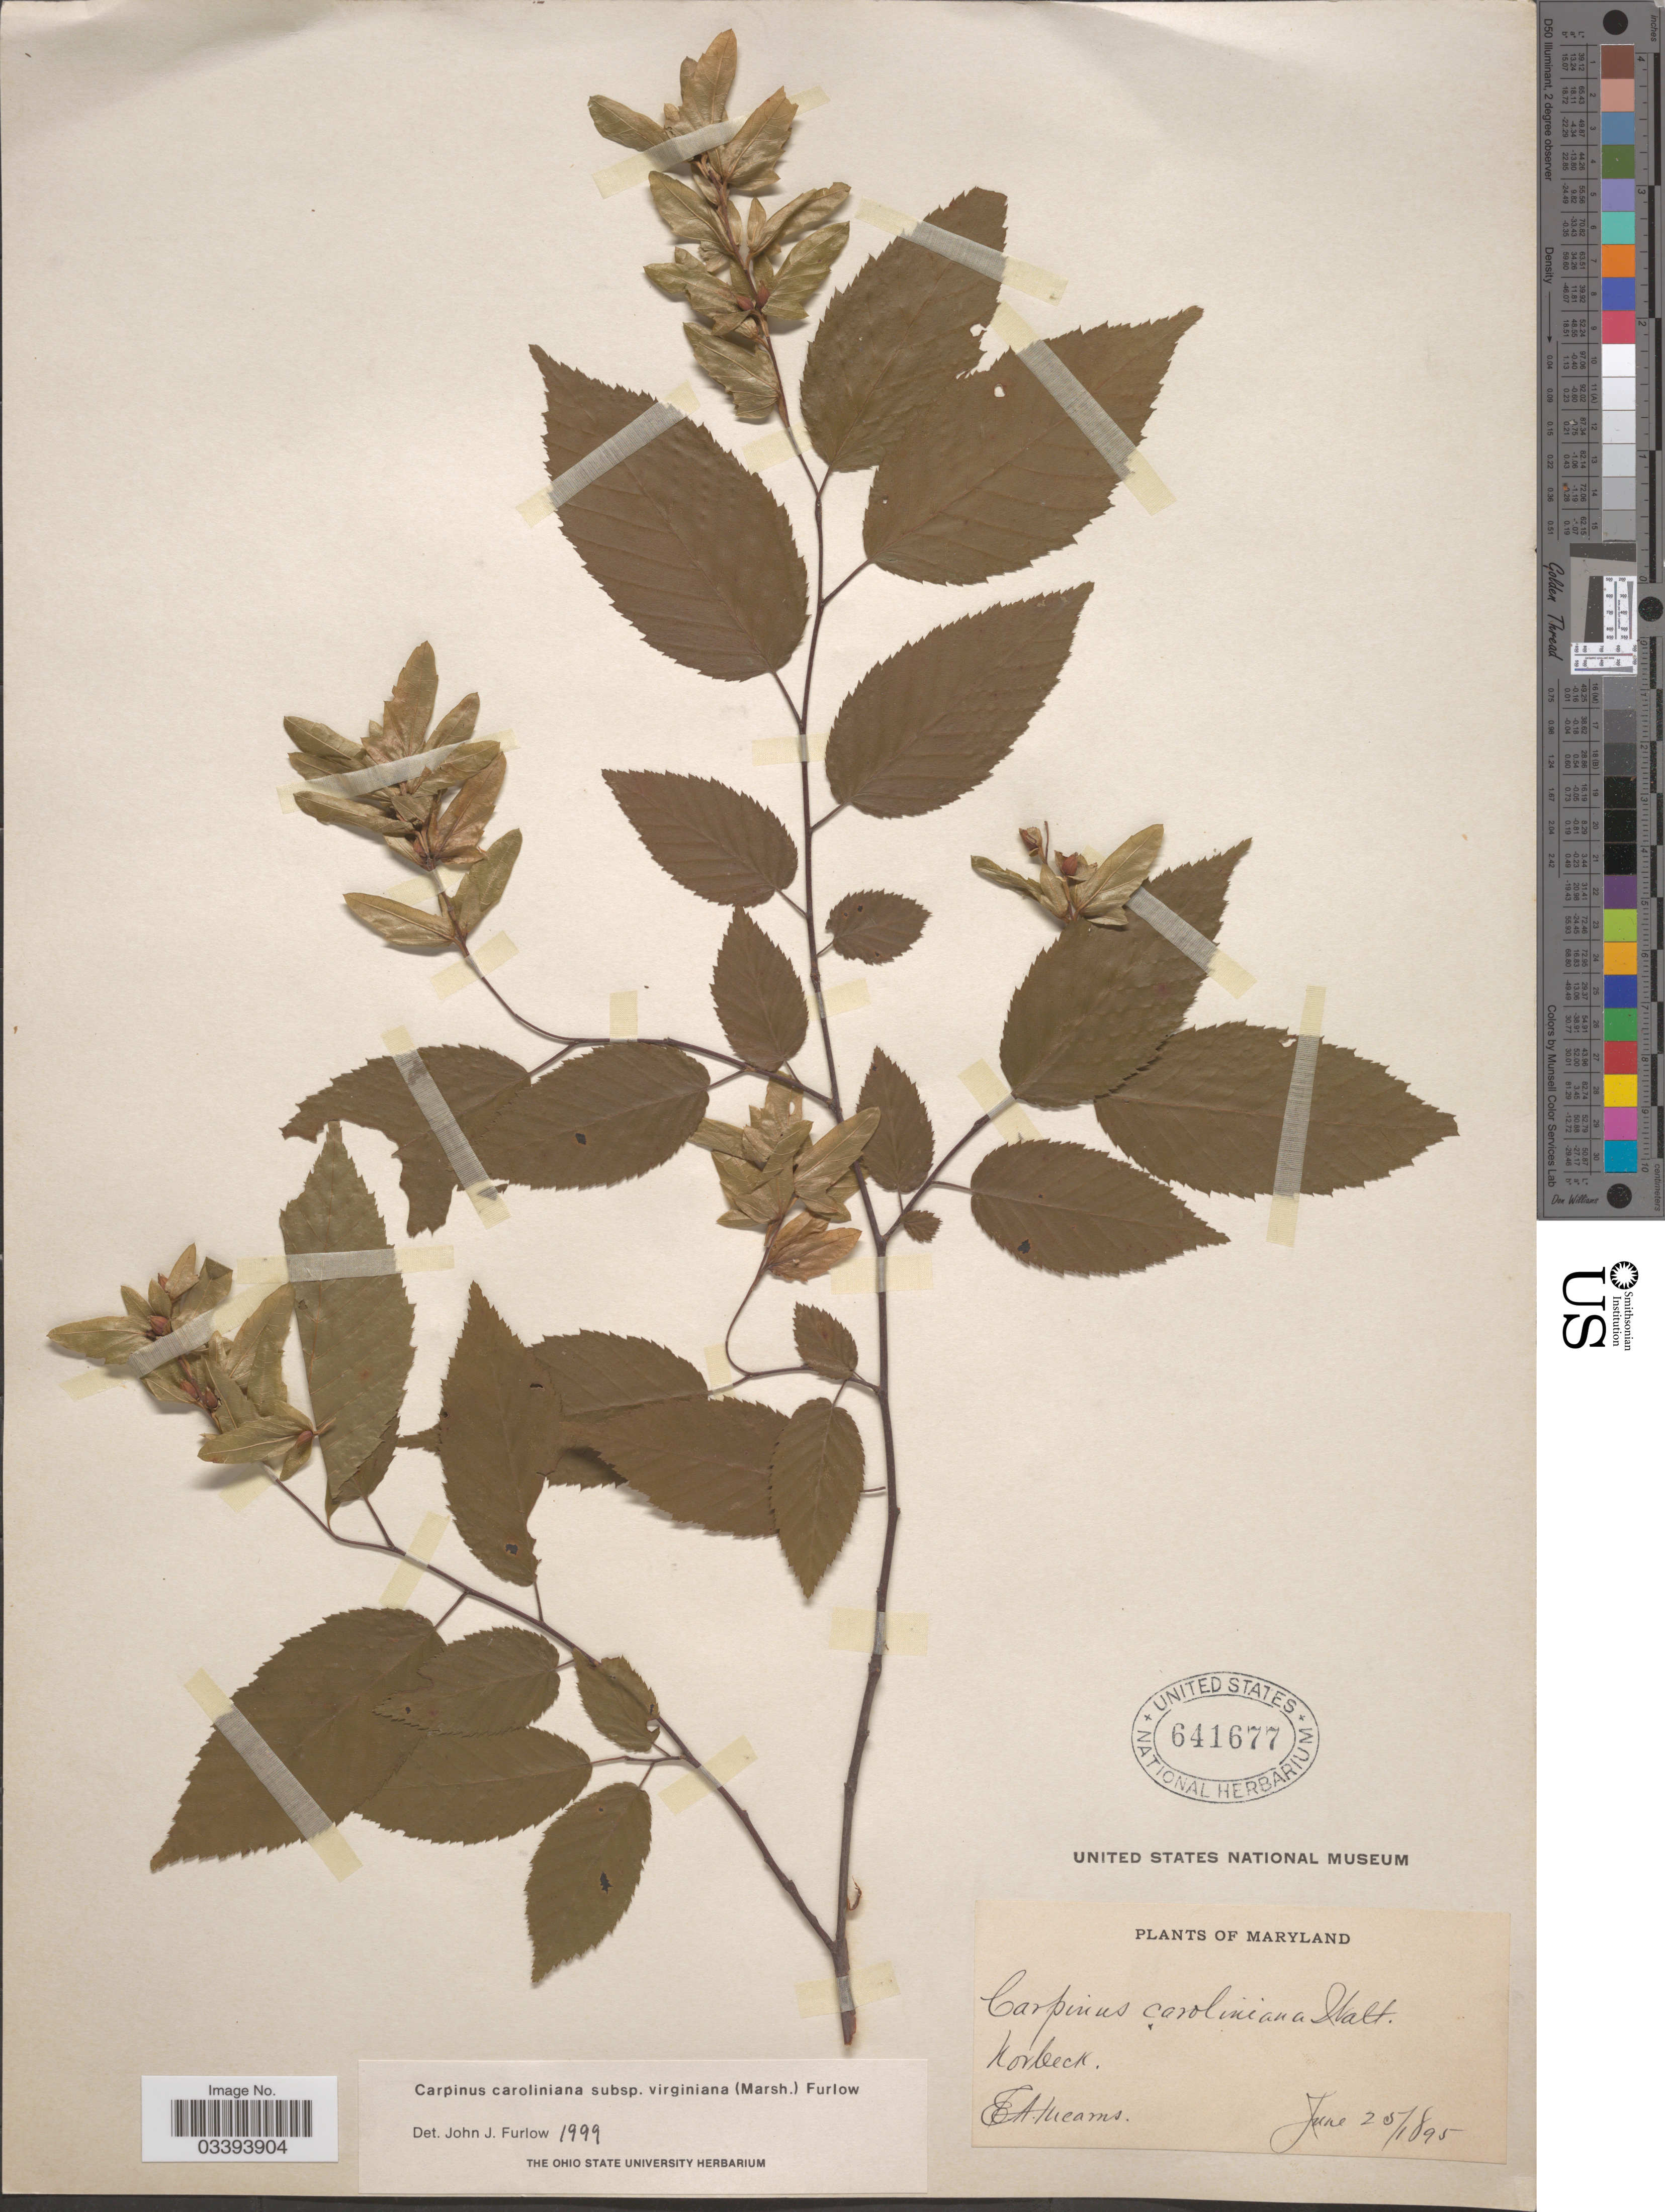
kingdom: Plantae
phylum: Tracheophyta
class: Magnoliopsida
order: Fagales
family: Betulaceae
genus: Carpinus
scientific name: Carpinus caroliniana subsp. virginiana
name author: (Marshall) Furlow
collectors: E. A. Mearns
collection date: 1895-06-25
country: United States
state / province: Maryland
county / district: Montgomery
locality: Norbeck.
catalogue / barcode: US 641677